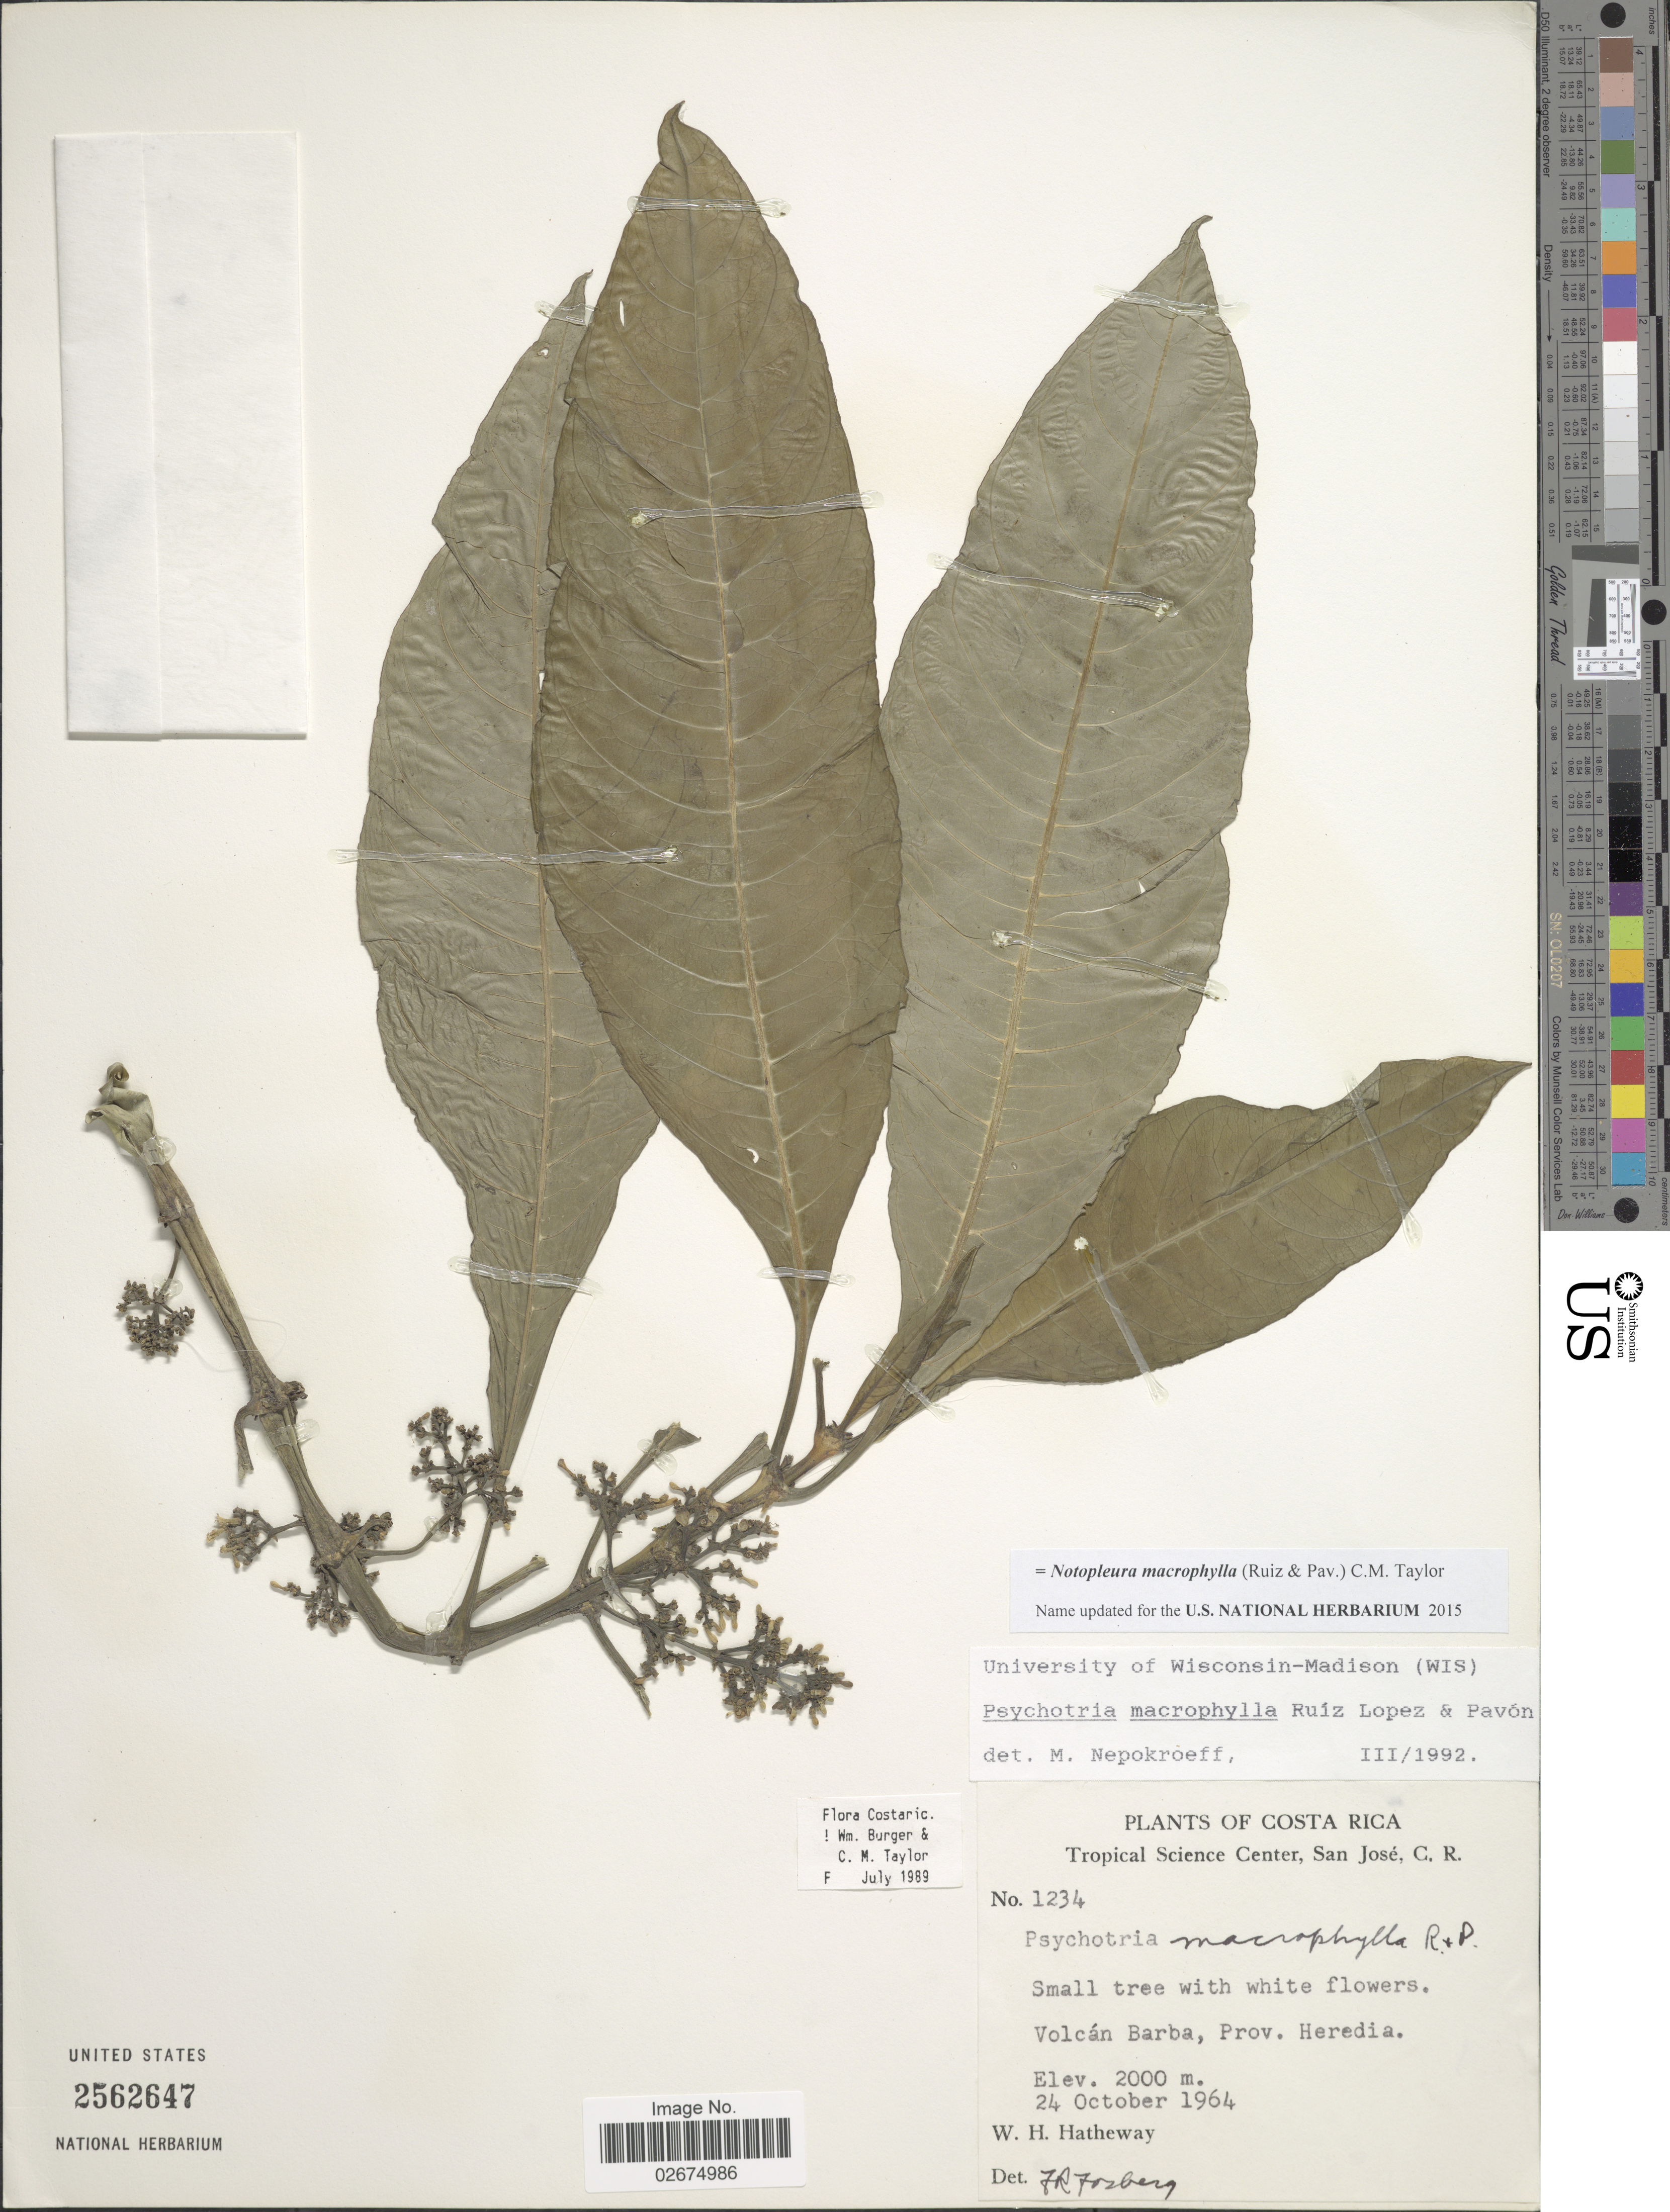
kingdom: Plantae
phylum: Tracheophyta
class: Magnoliopsida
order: Gentianales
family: Rubiaceae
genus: Notopleura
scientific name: Notopleura macrophylla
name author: (Ruiz & Pav.) C.M. Taylor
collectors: W. H. Hatheway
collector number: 1234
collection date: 1964-10-24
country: Costa Rica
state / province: Heredia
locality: Volcán Barba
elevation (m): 2000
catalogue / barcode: US 2562647